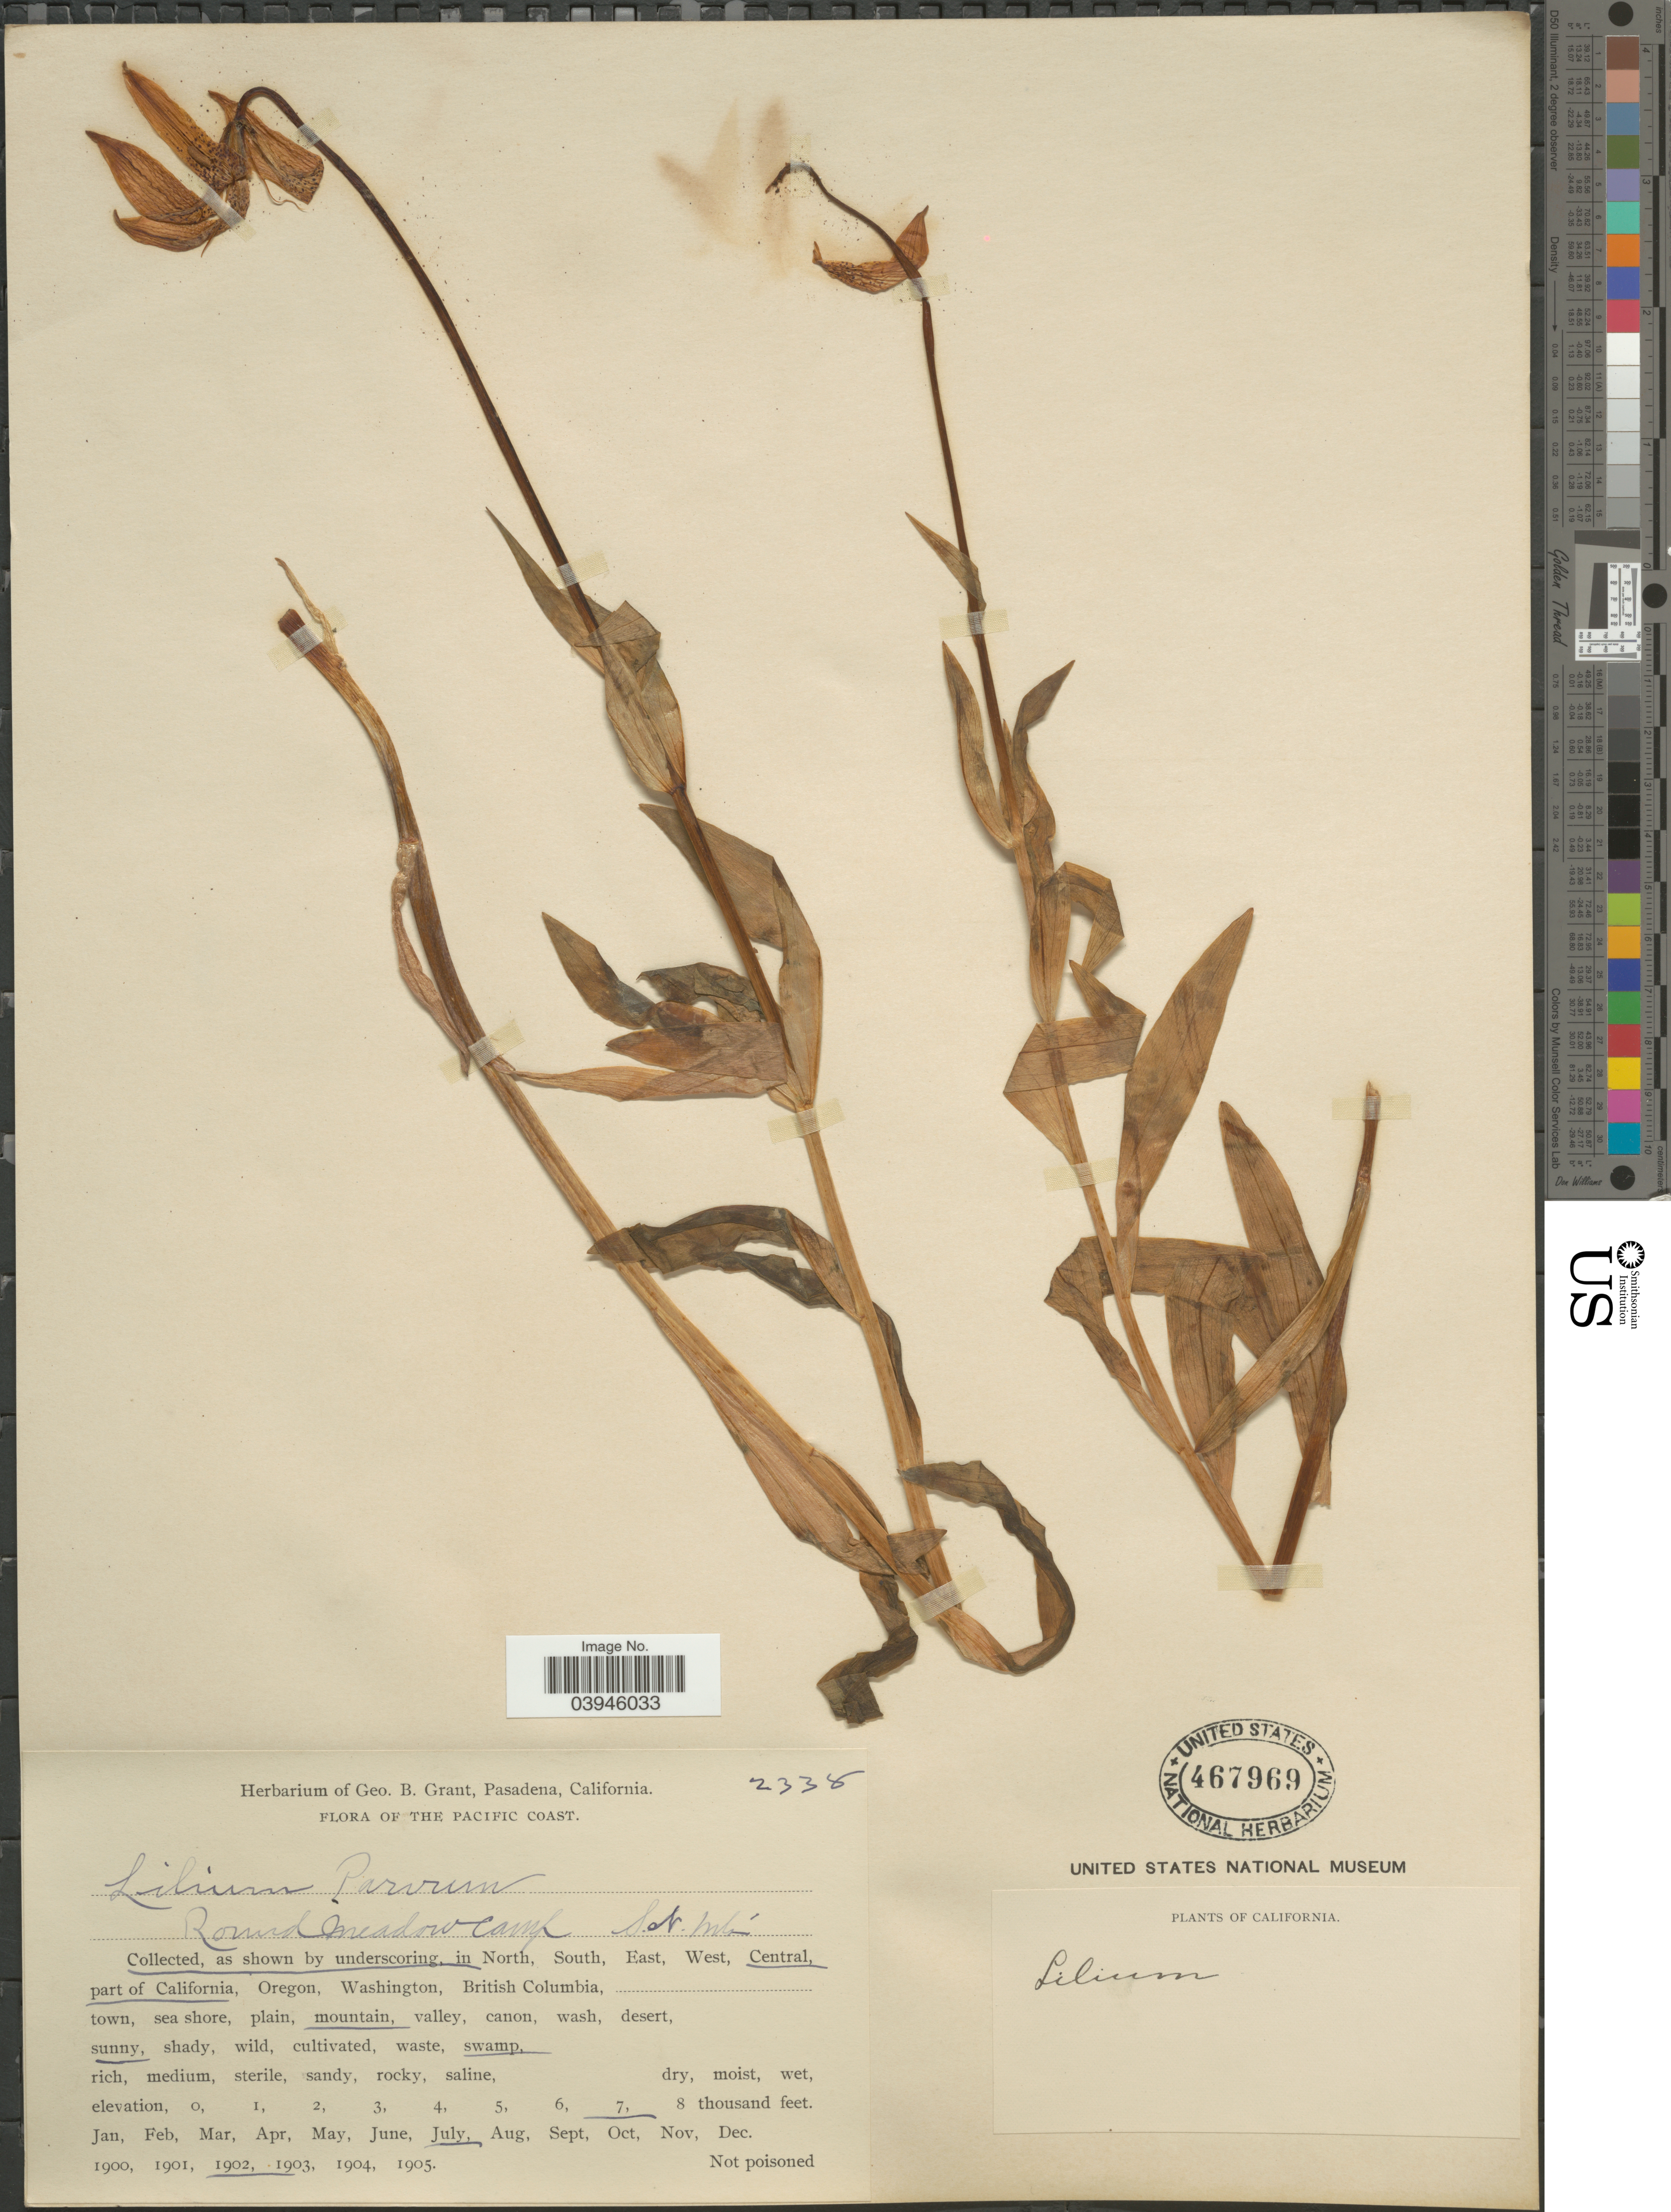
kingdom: Plantae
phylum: Tracheophyta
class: Liliopsida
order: Liliales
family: Liliaceae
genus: Lilium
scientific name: Lilium parvum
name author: Kellogg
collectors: ex herb. Geo. B. Grant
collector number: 2338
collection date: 1902-07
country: United States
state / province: California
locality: The Pacific Coast. In Central part of California.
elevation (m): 2134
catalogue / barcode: US 467969